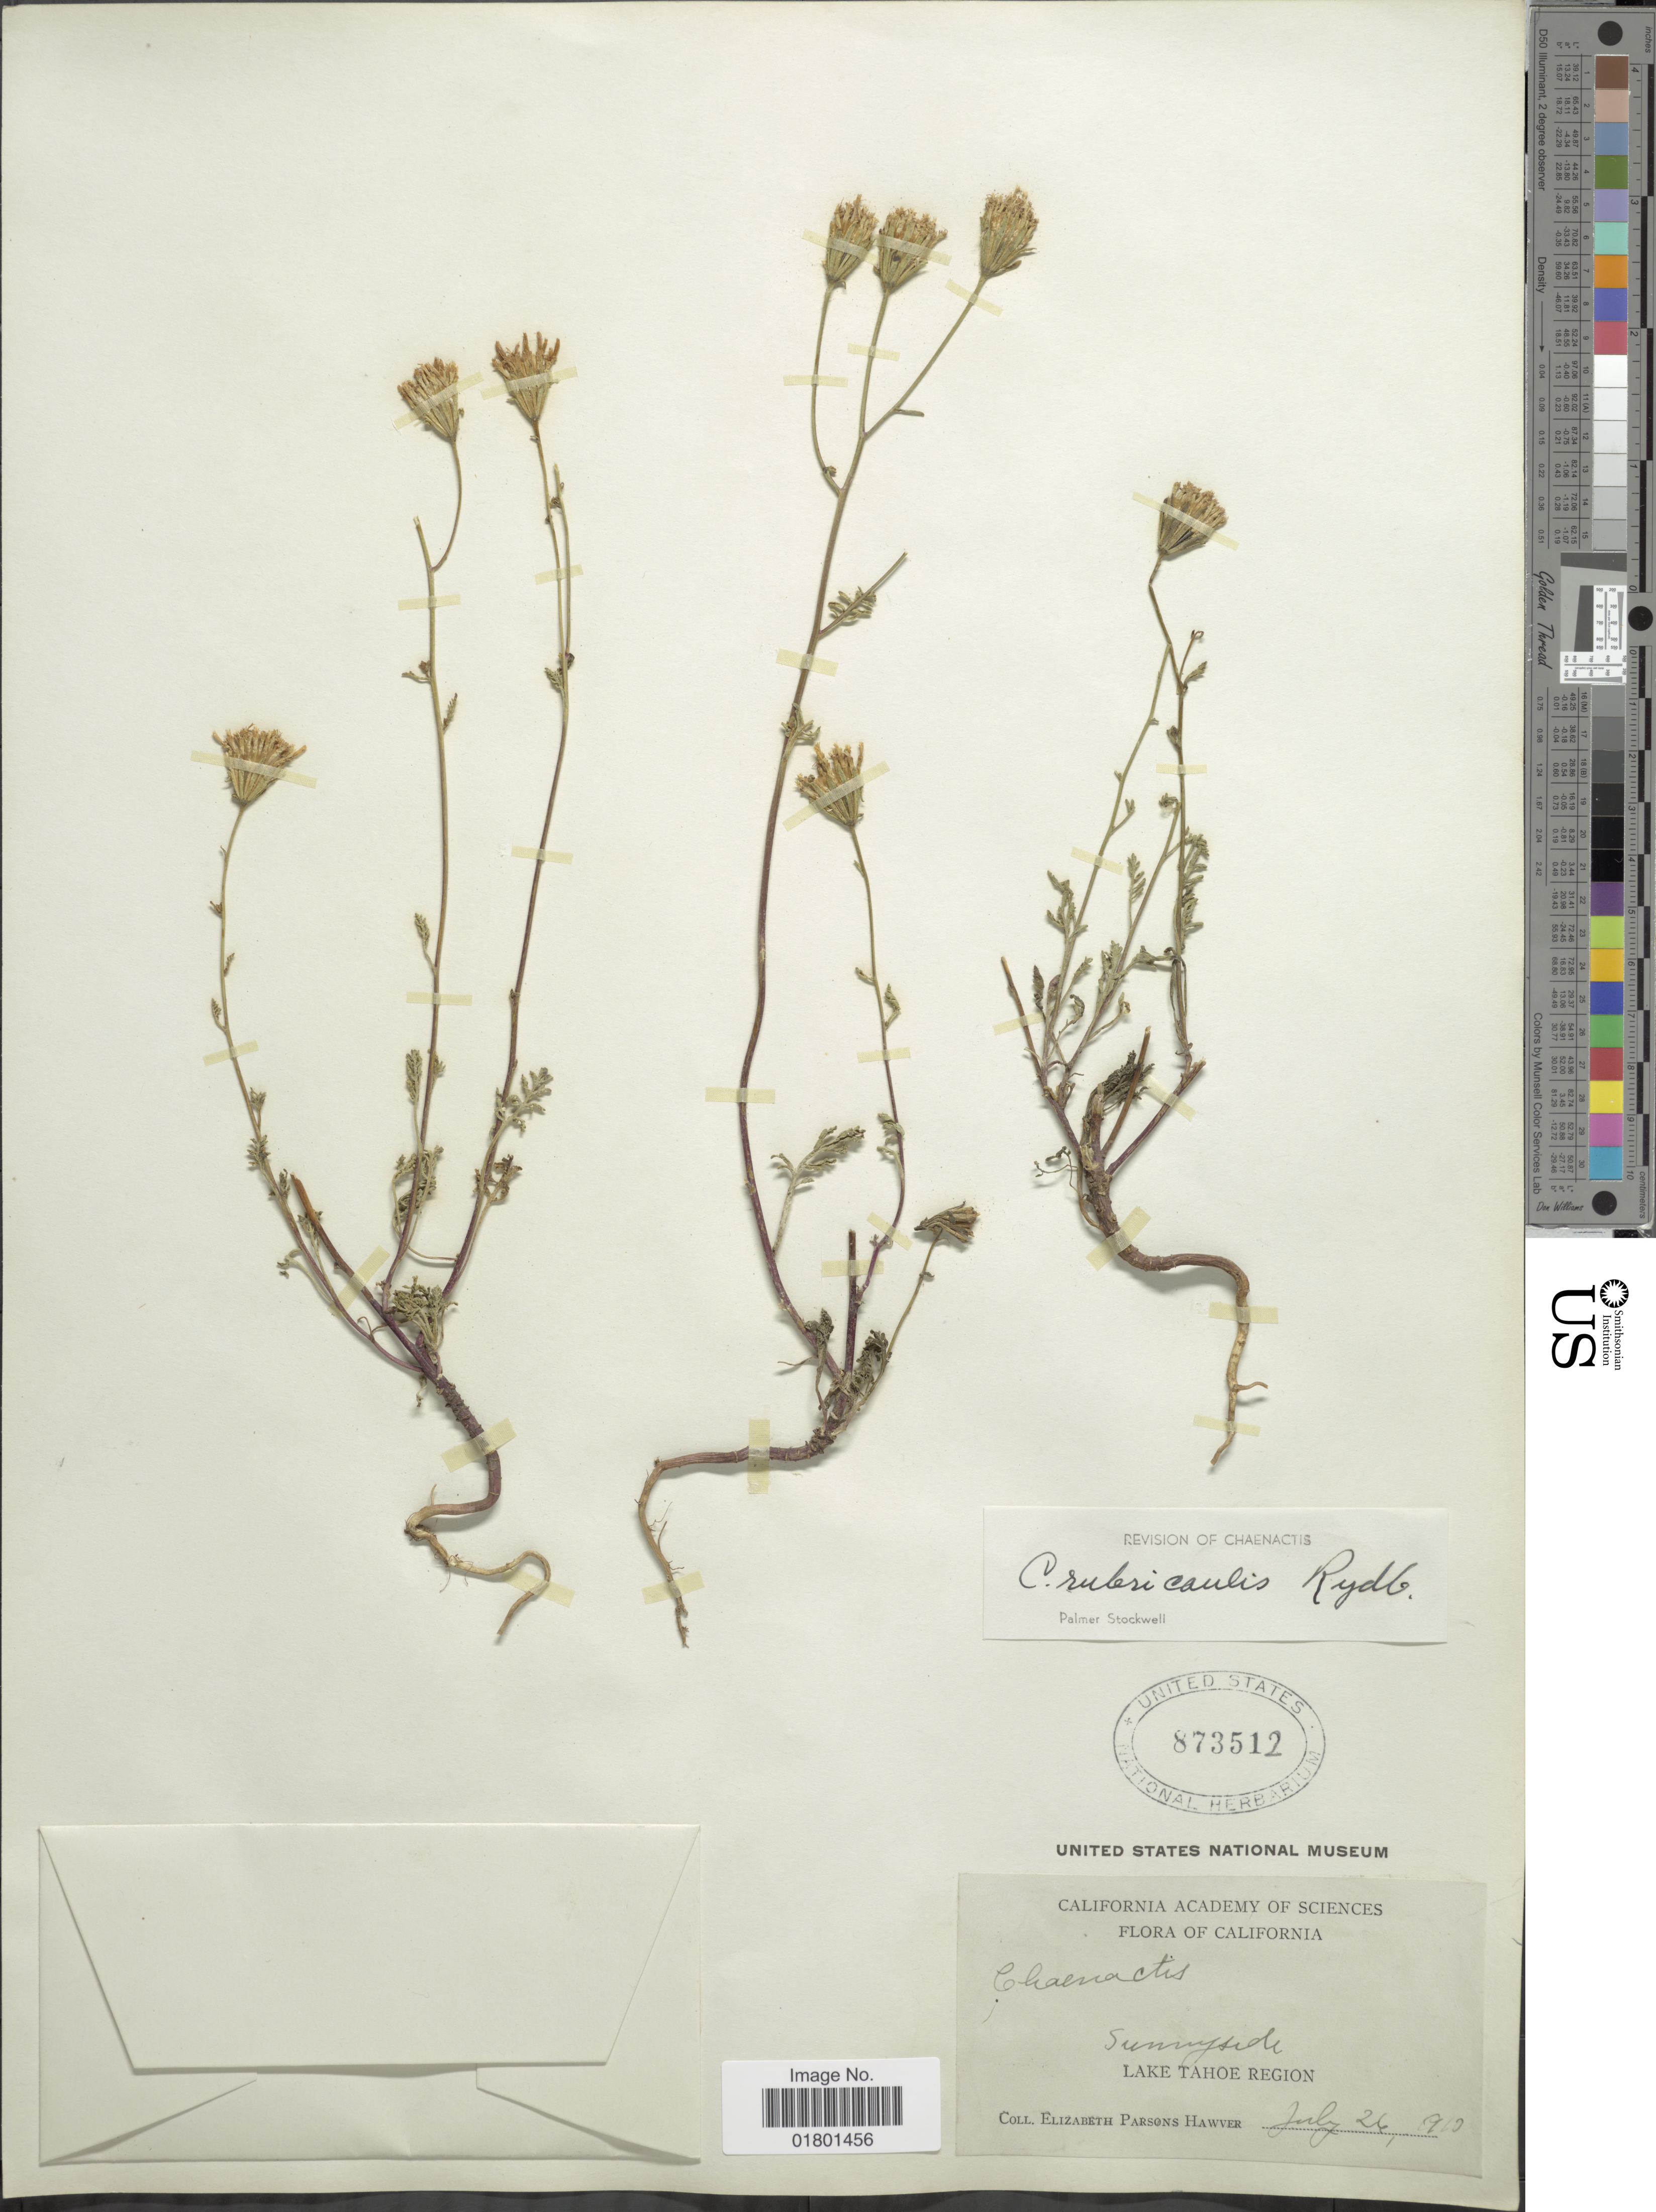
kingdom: Plantae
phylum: Tracheophyta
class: Magnoliopsida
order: Asterales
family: Asteraceae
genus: Chaenactis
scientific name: Chaenactis rubricaulis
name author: Rydb.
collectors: E. Hawver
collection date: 1910-07-26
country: United States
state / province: California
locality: Sunny side, Lake Tahoe Region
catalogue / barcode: US 873512